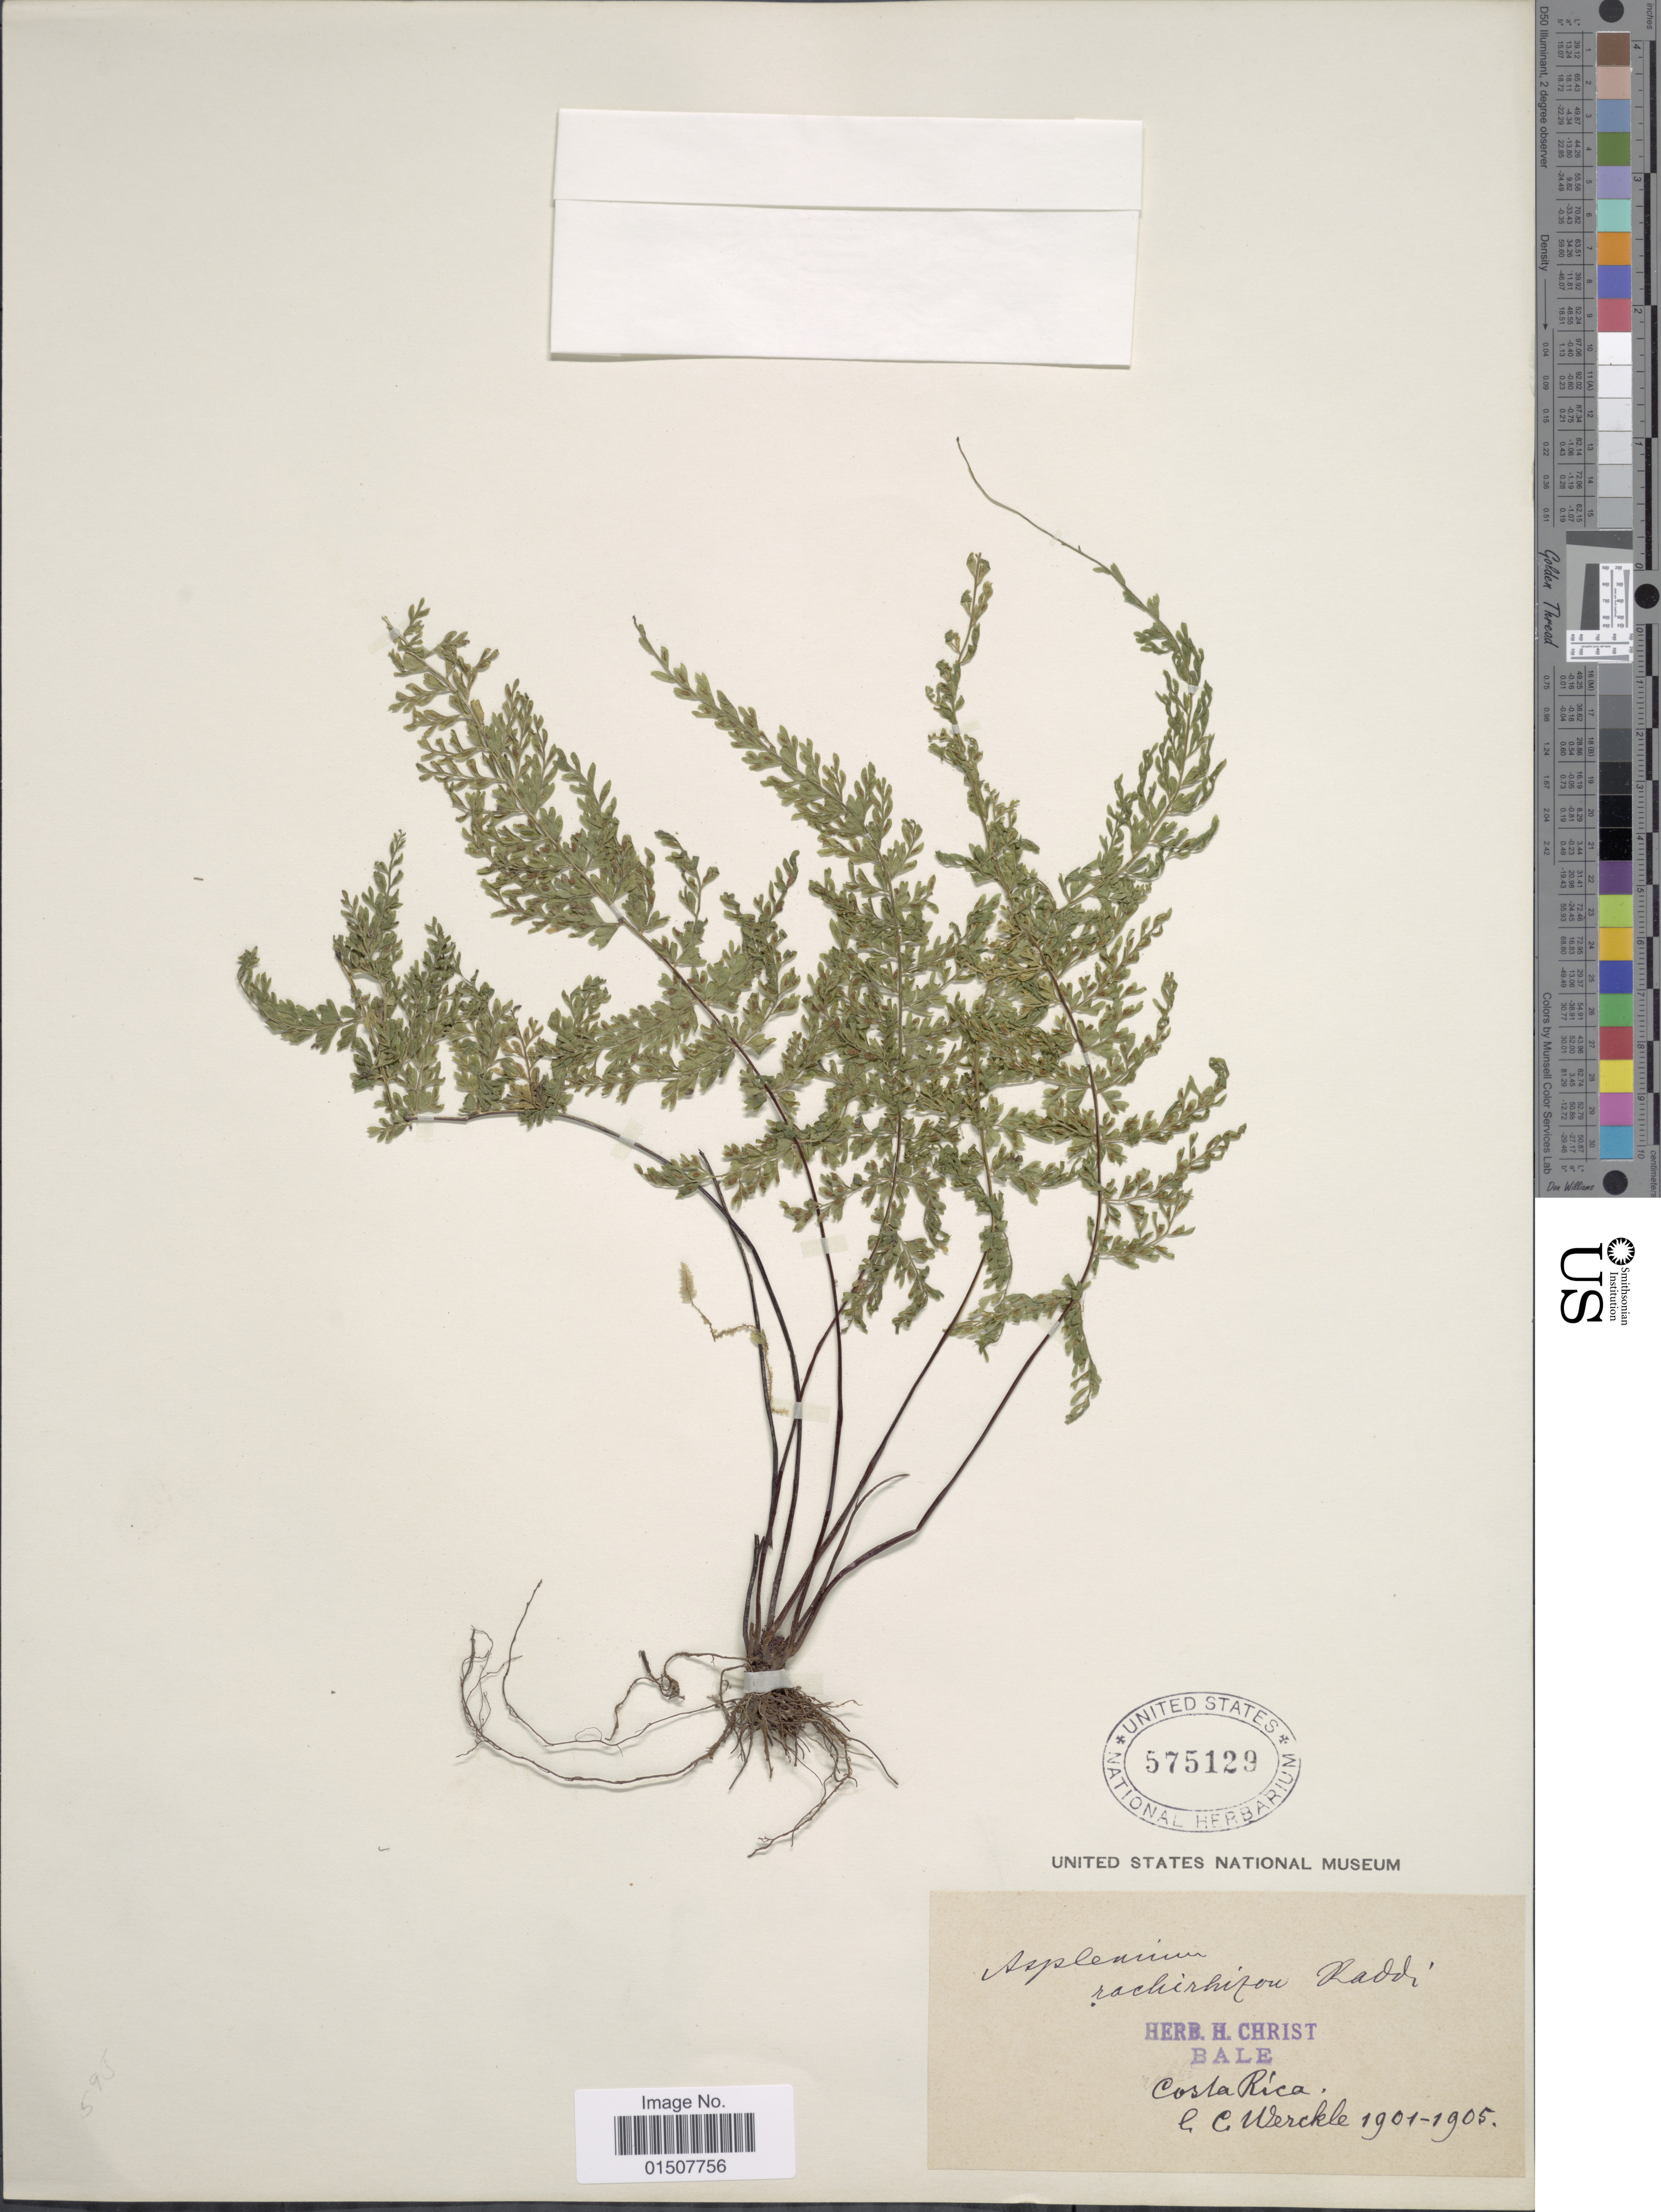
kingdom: Plantae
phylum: Tracheophyta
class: Polypodiopsida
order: Polypodiales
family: Aspleniaceae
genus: Asplenium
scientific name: Asplenium radicans var. uniserale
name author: (Raddi) L.D. Gómez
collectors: C. C Wercklé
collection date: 1901/1905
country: Costa Rica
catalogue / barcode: US 575129